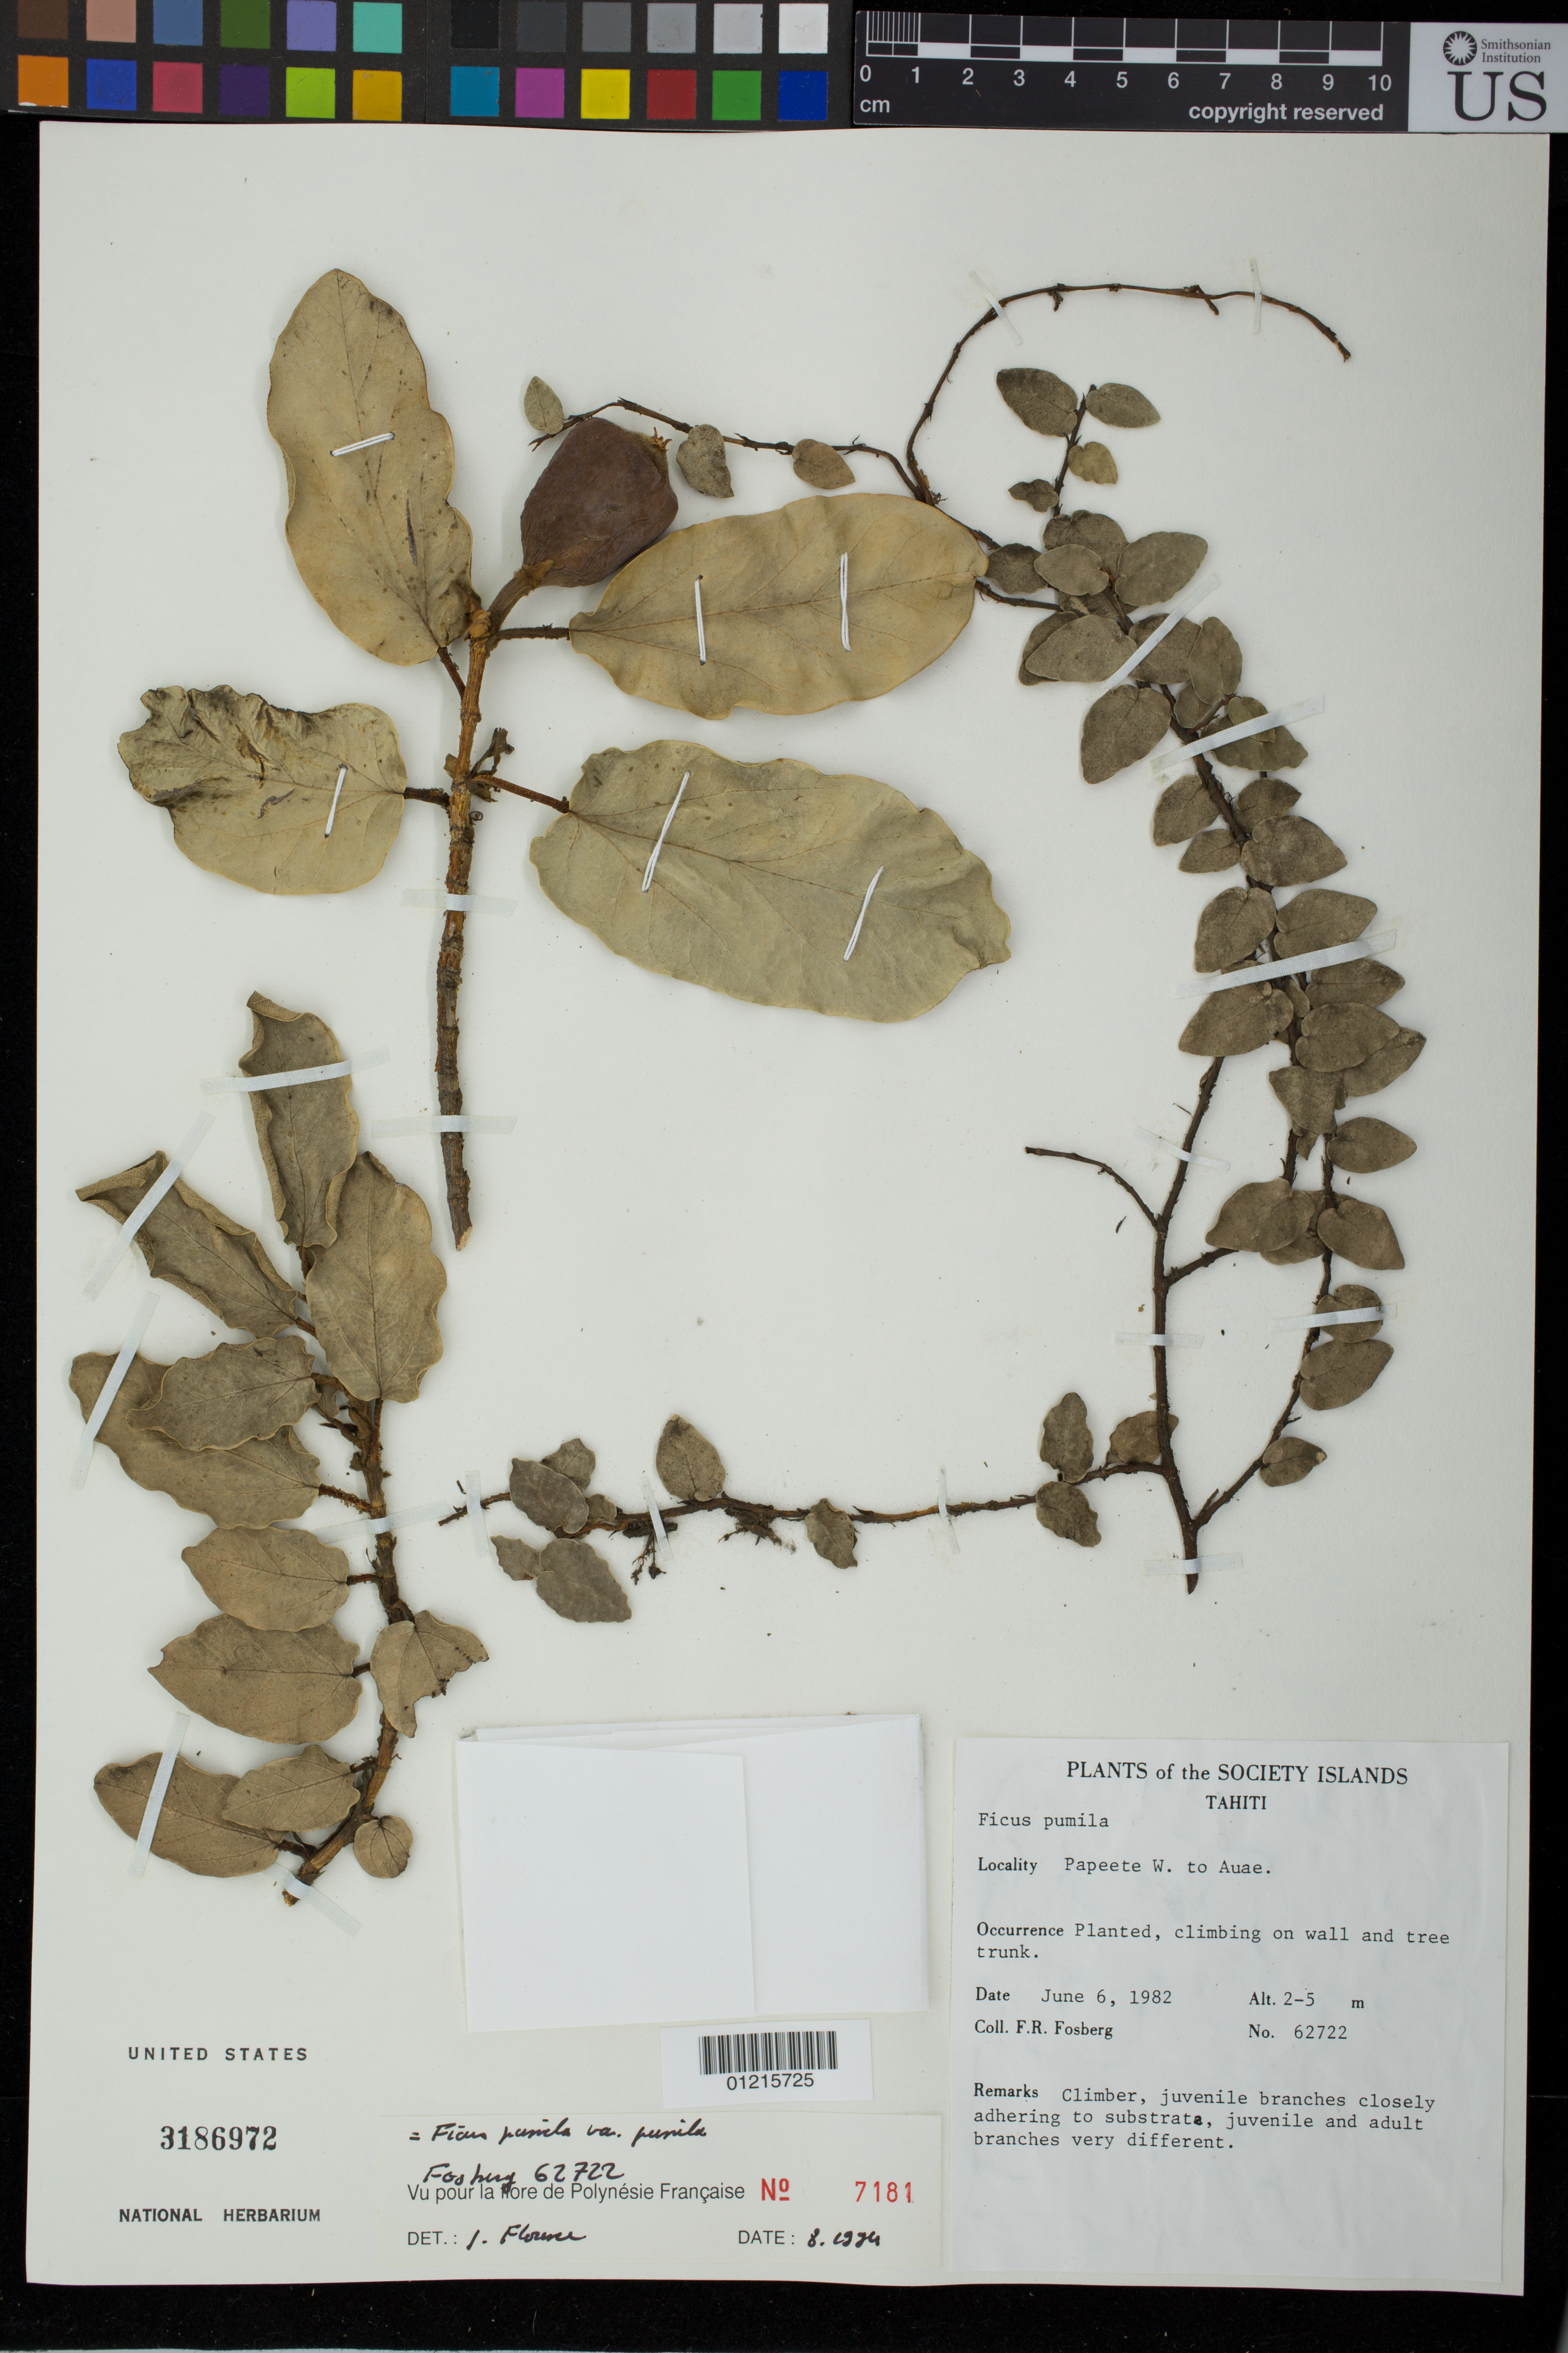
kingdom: Plantae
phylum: Tracheophyta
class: Magnoliopsida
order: Rosales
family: Moraceae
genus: Ficus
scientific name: Ficus pumila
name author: L.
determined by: Florence, J.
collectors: F. R. Fosberg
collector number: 62722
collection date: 1982-06-06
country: French Polynesia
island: Tahiti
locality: Papeete W. to Auae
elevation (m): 2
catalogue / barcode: US 3186972